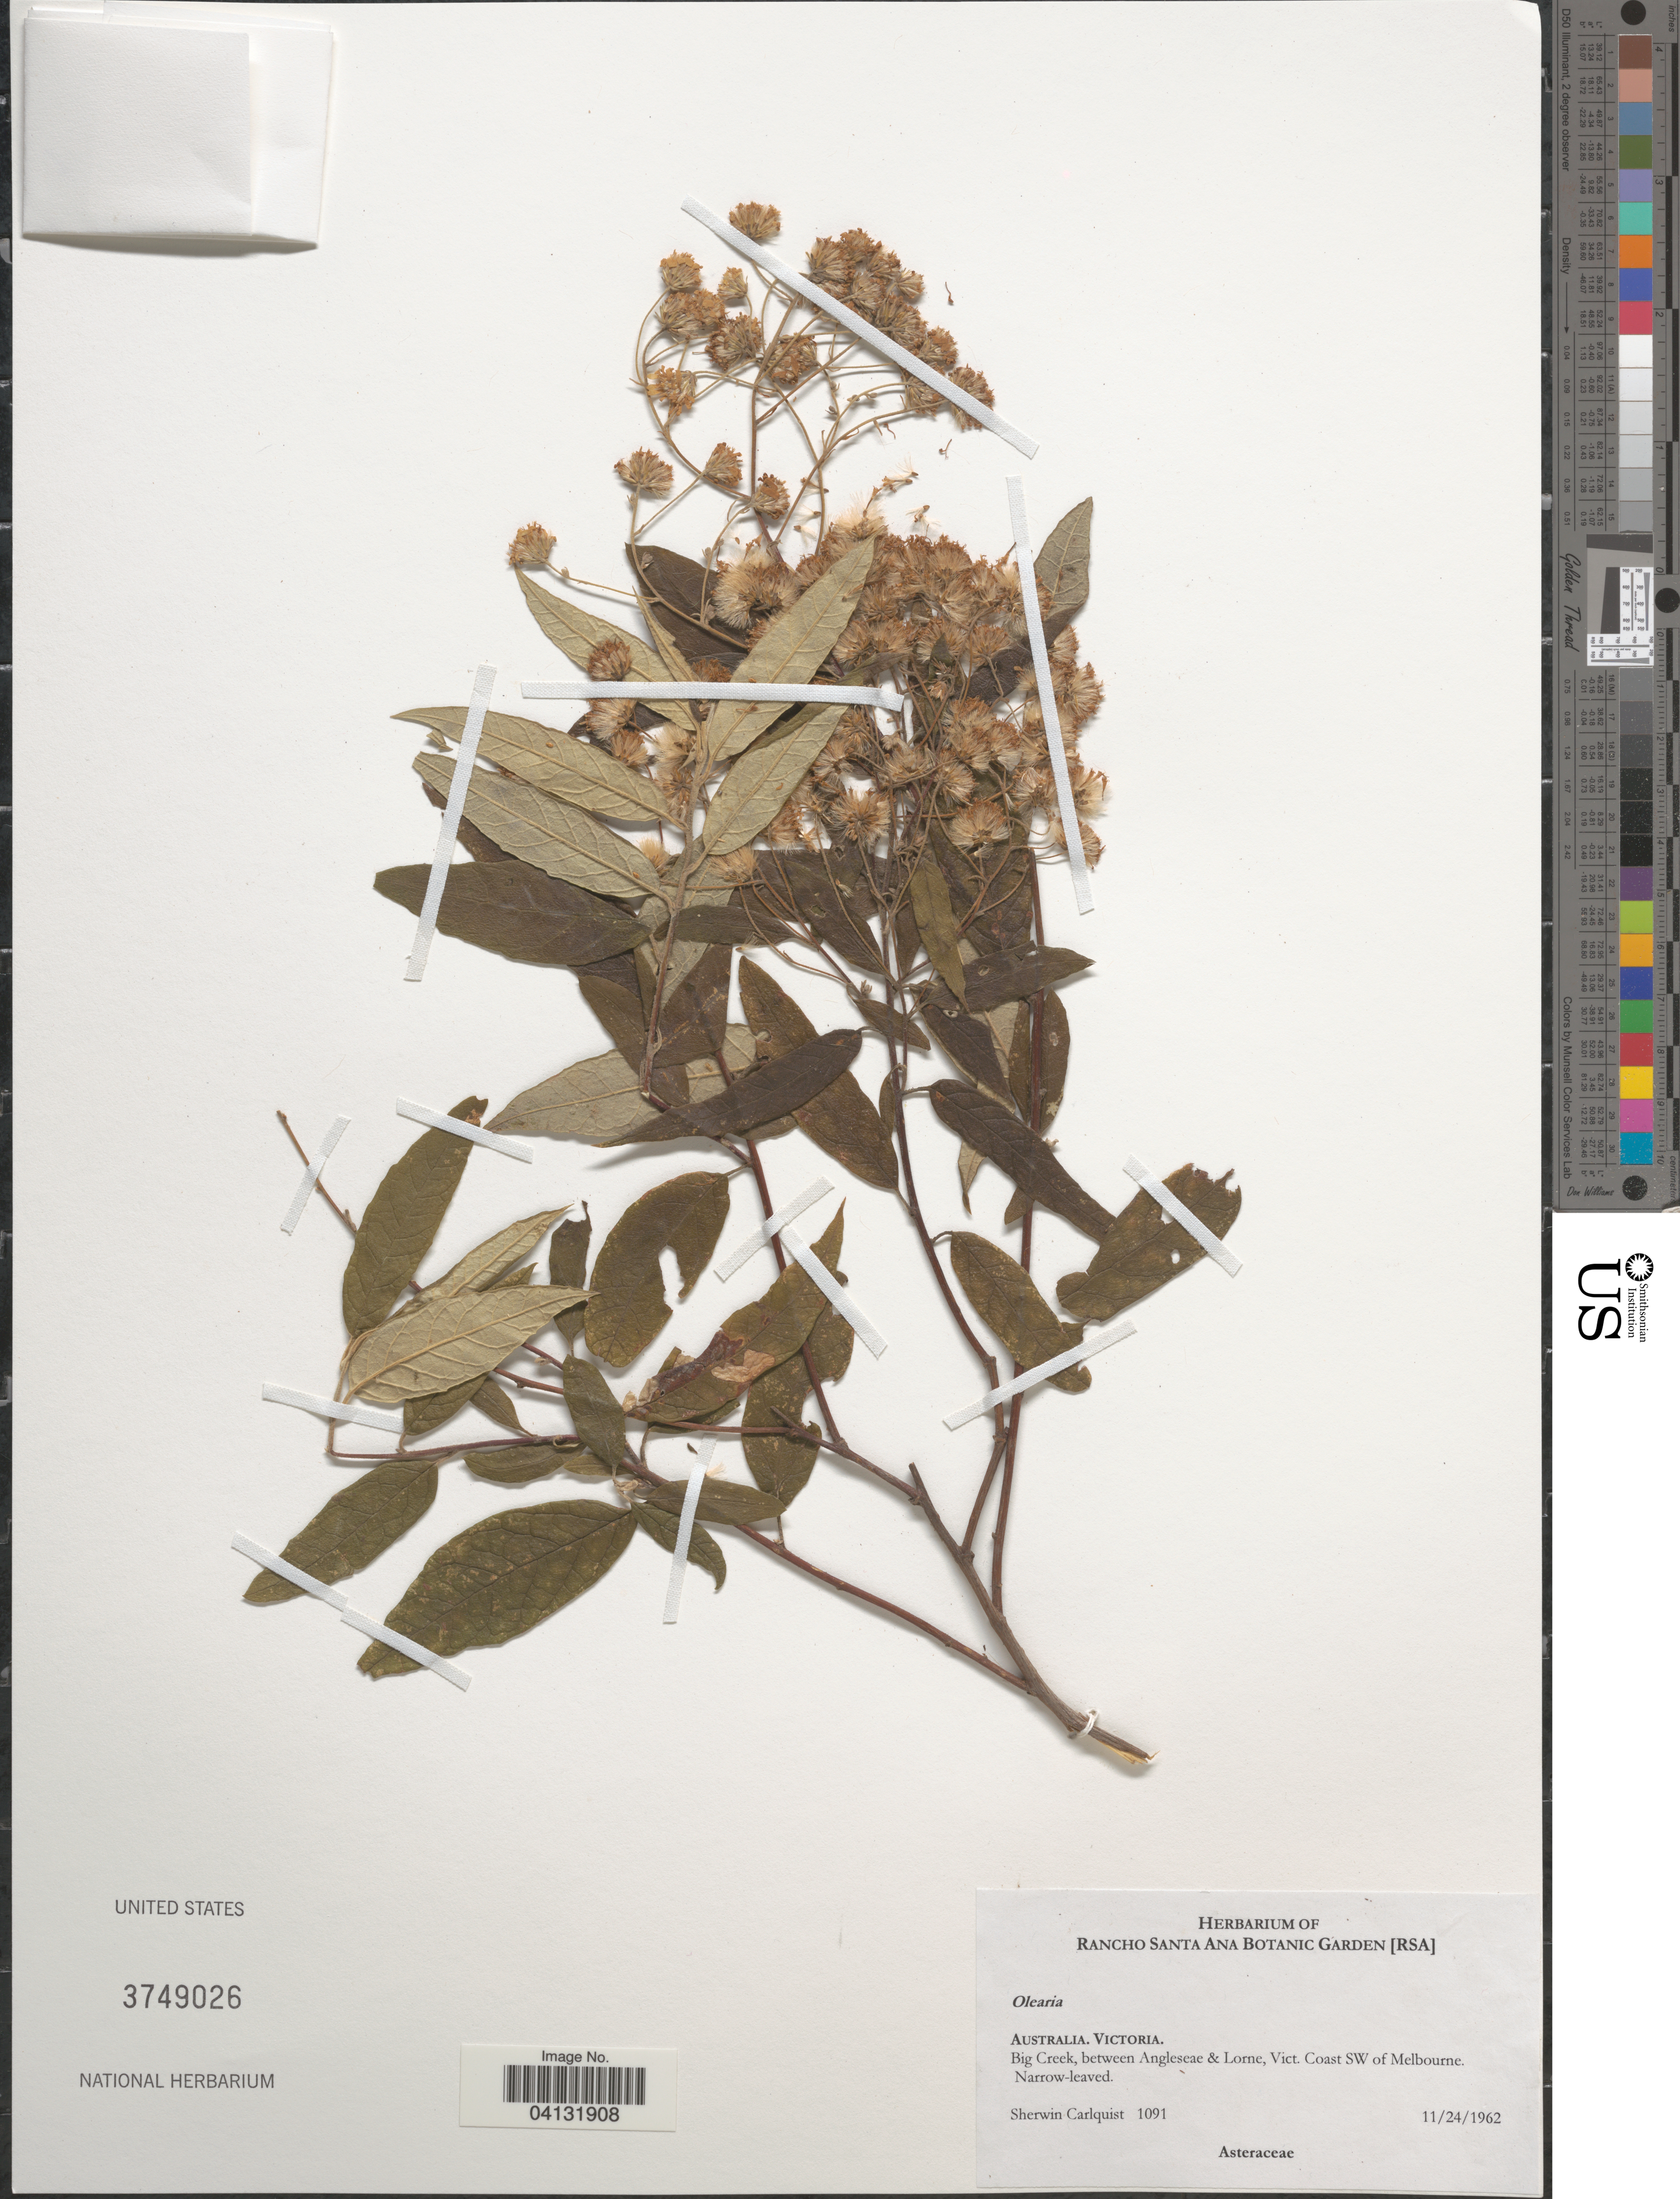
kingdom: Plantae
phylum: Tracheophyta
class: Magnoliopsida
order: Asterales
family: Asteraceae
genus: Olearia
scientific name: Olearia sp.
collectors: S. Carlquist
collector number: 1091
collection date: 1962-11-24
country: Australia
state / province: Victoria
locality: Victoria. Big Creek, between Angleseae & Lorne, Vict. Coast SW of Melbourne.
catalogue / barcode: US 3749026